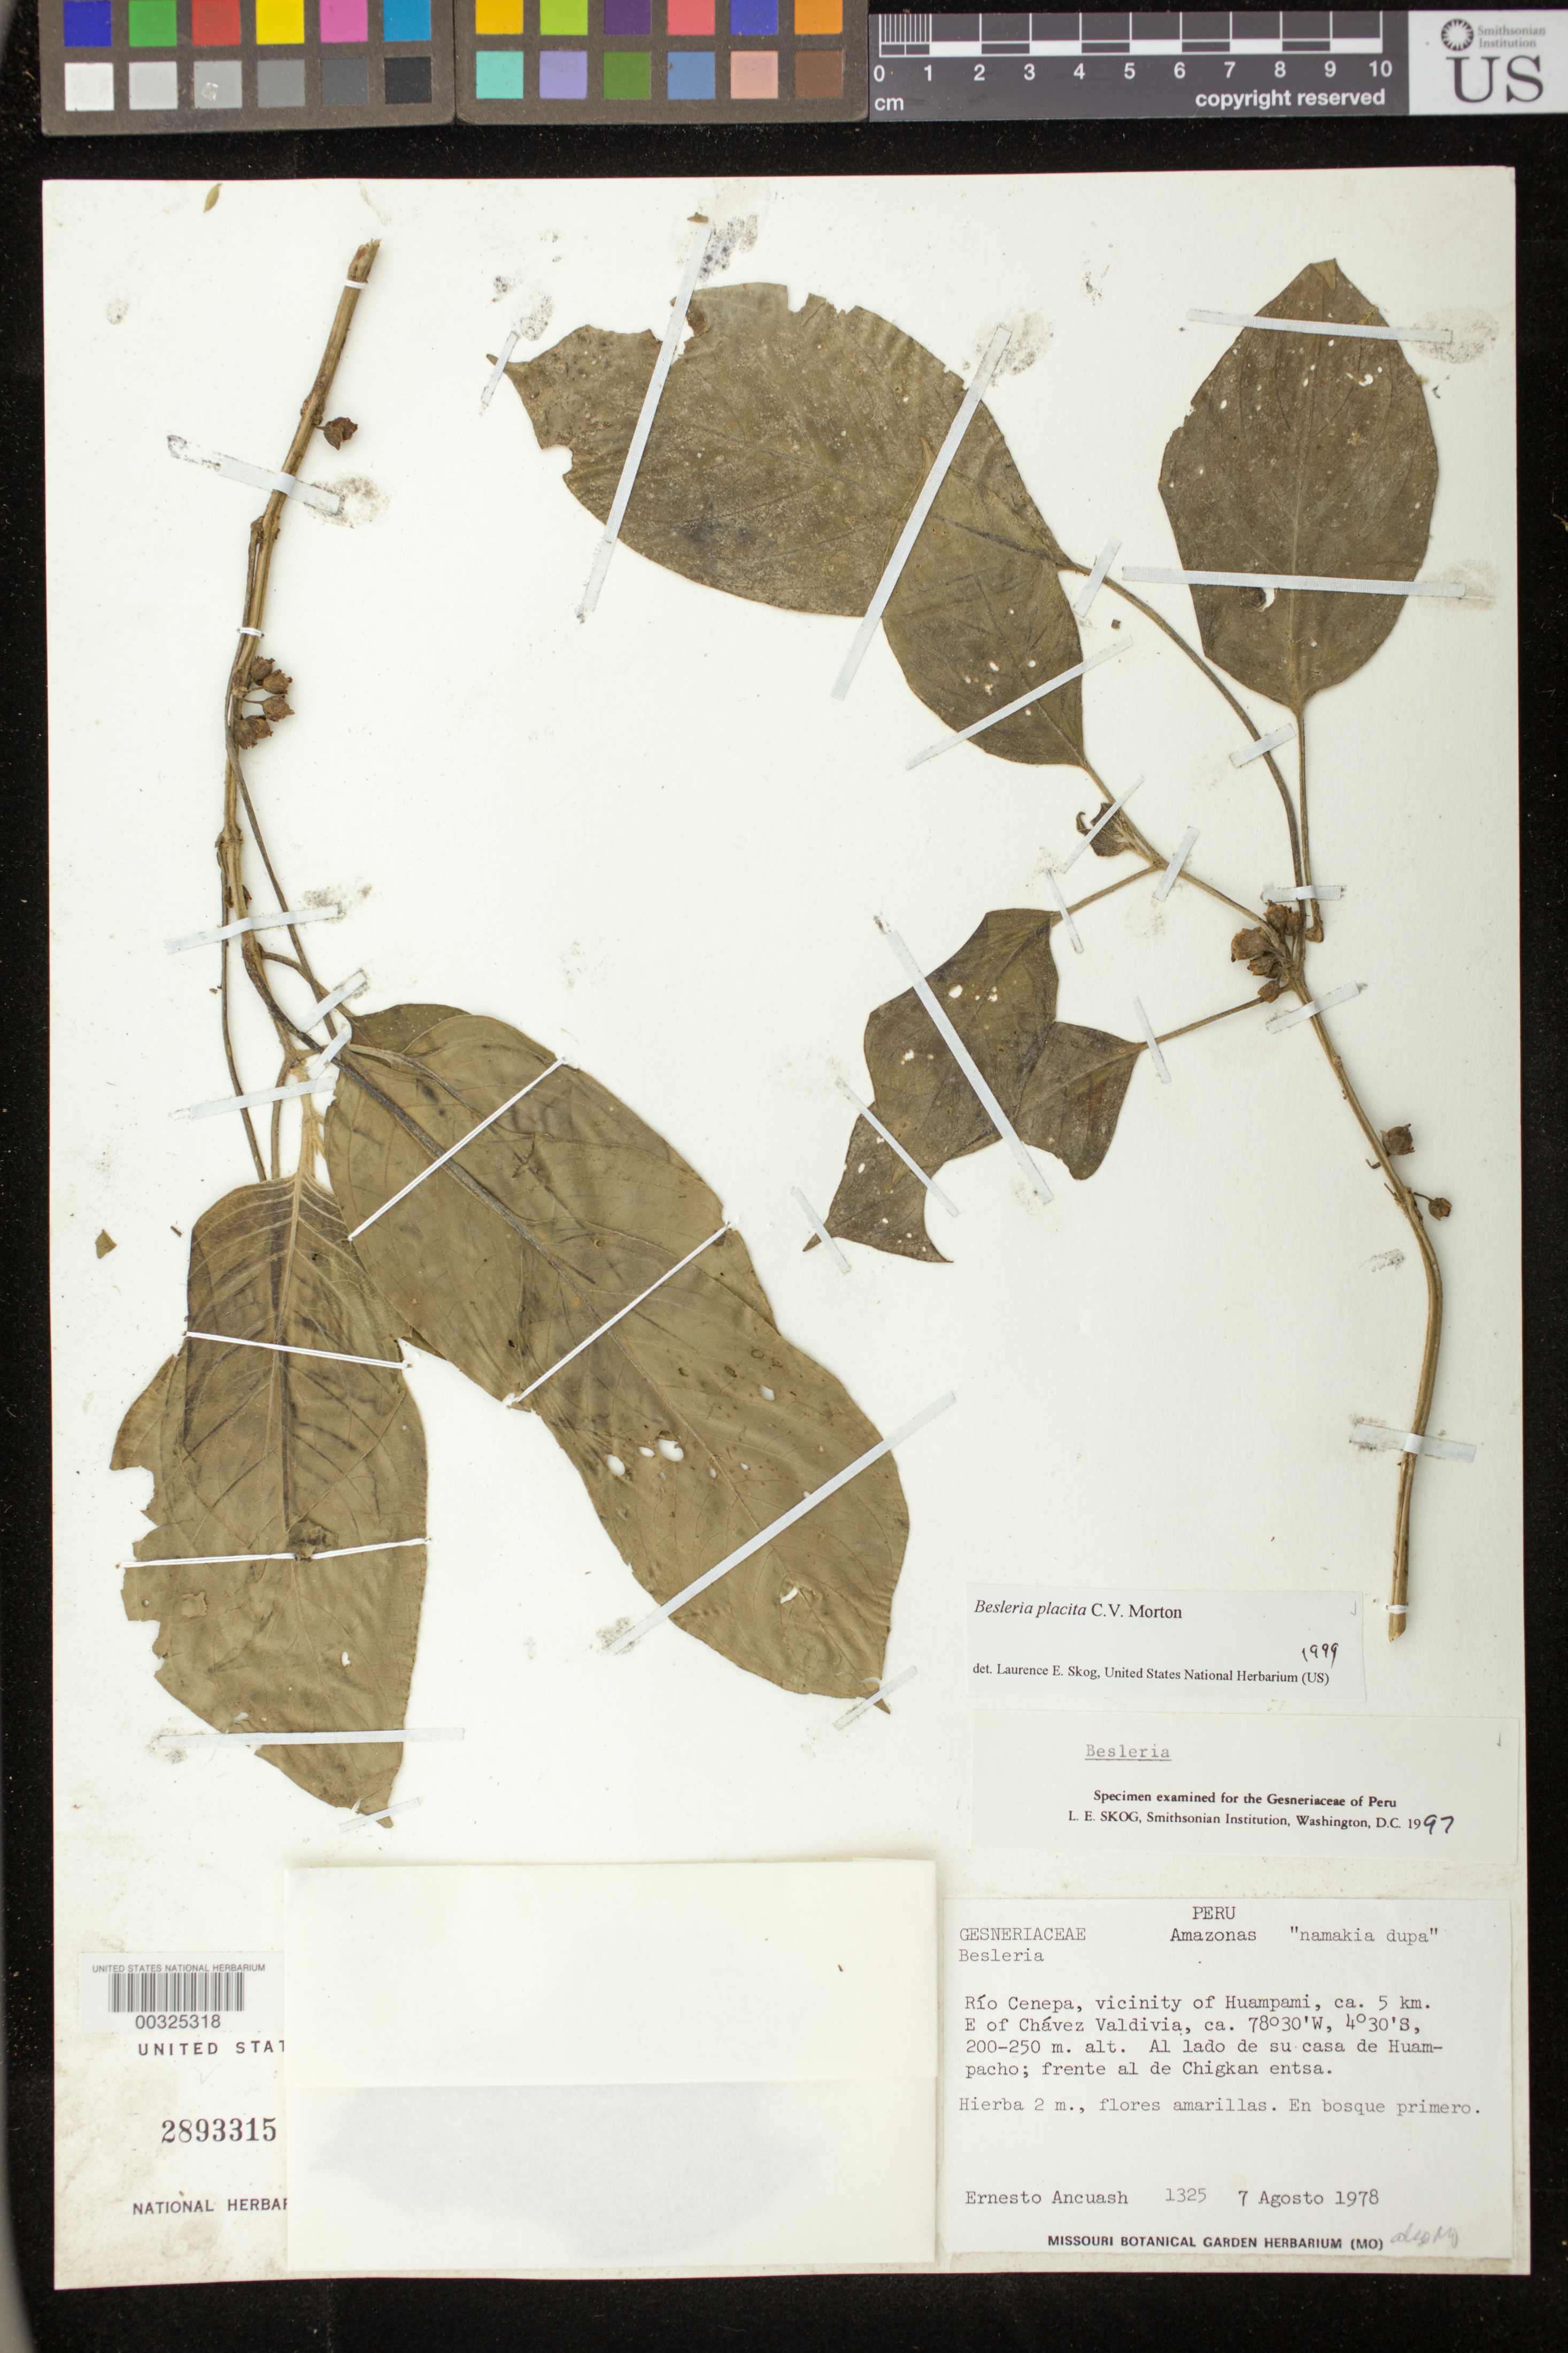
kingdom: Plantae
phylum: Tracheophyta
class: Magnoliopsida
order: Lamiales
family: Gesneriaceae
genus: Besleria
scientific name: Besleria placita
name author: C.V. Morton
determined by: Skog, Laurence E.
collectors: E. Ancuash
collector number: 1325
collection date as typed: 07 Aug 1978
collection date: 1978-08-07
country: Peru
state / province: Amazonas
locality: Río Cenepa, vicinity of Huampami, ca 5 km E of Chávez Valdivia; al lado de su casa de Huampacho; frente al de Chigkan entsa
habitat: Bosque primero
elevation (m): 200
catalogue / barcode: US 2893315